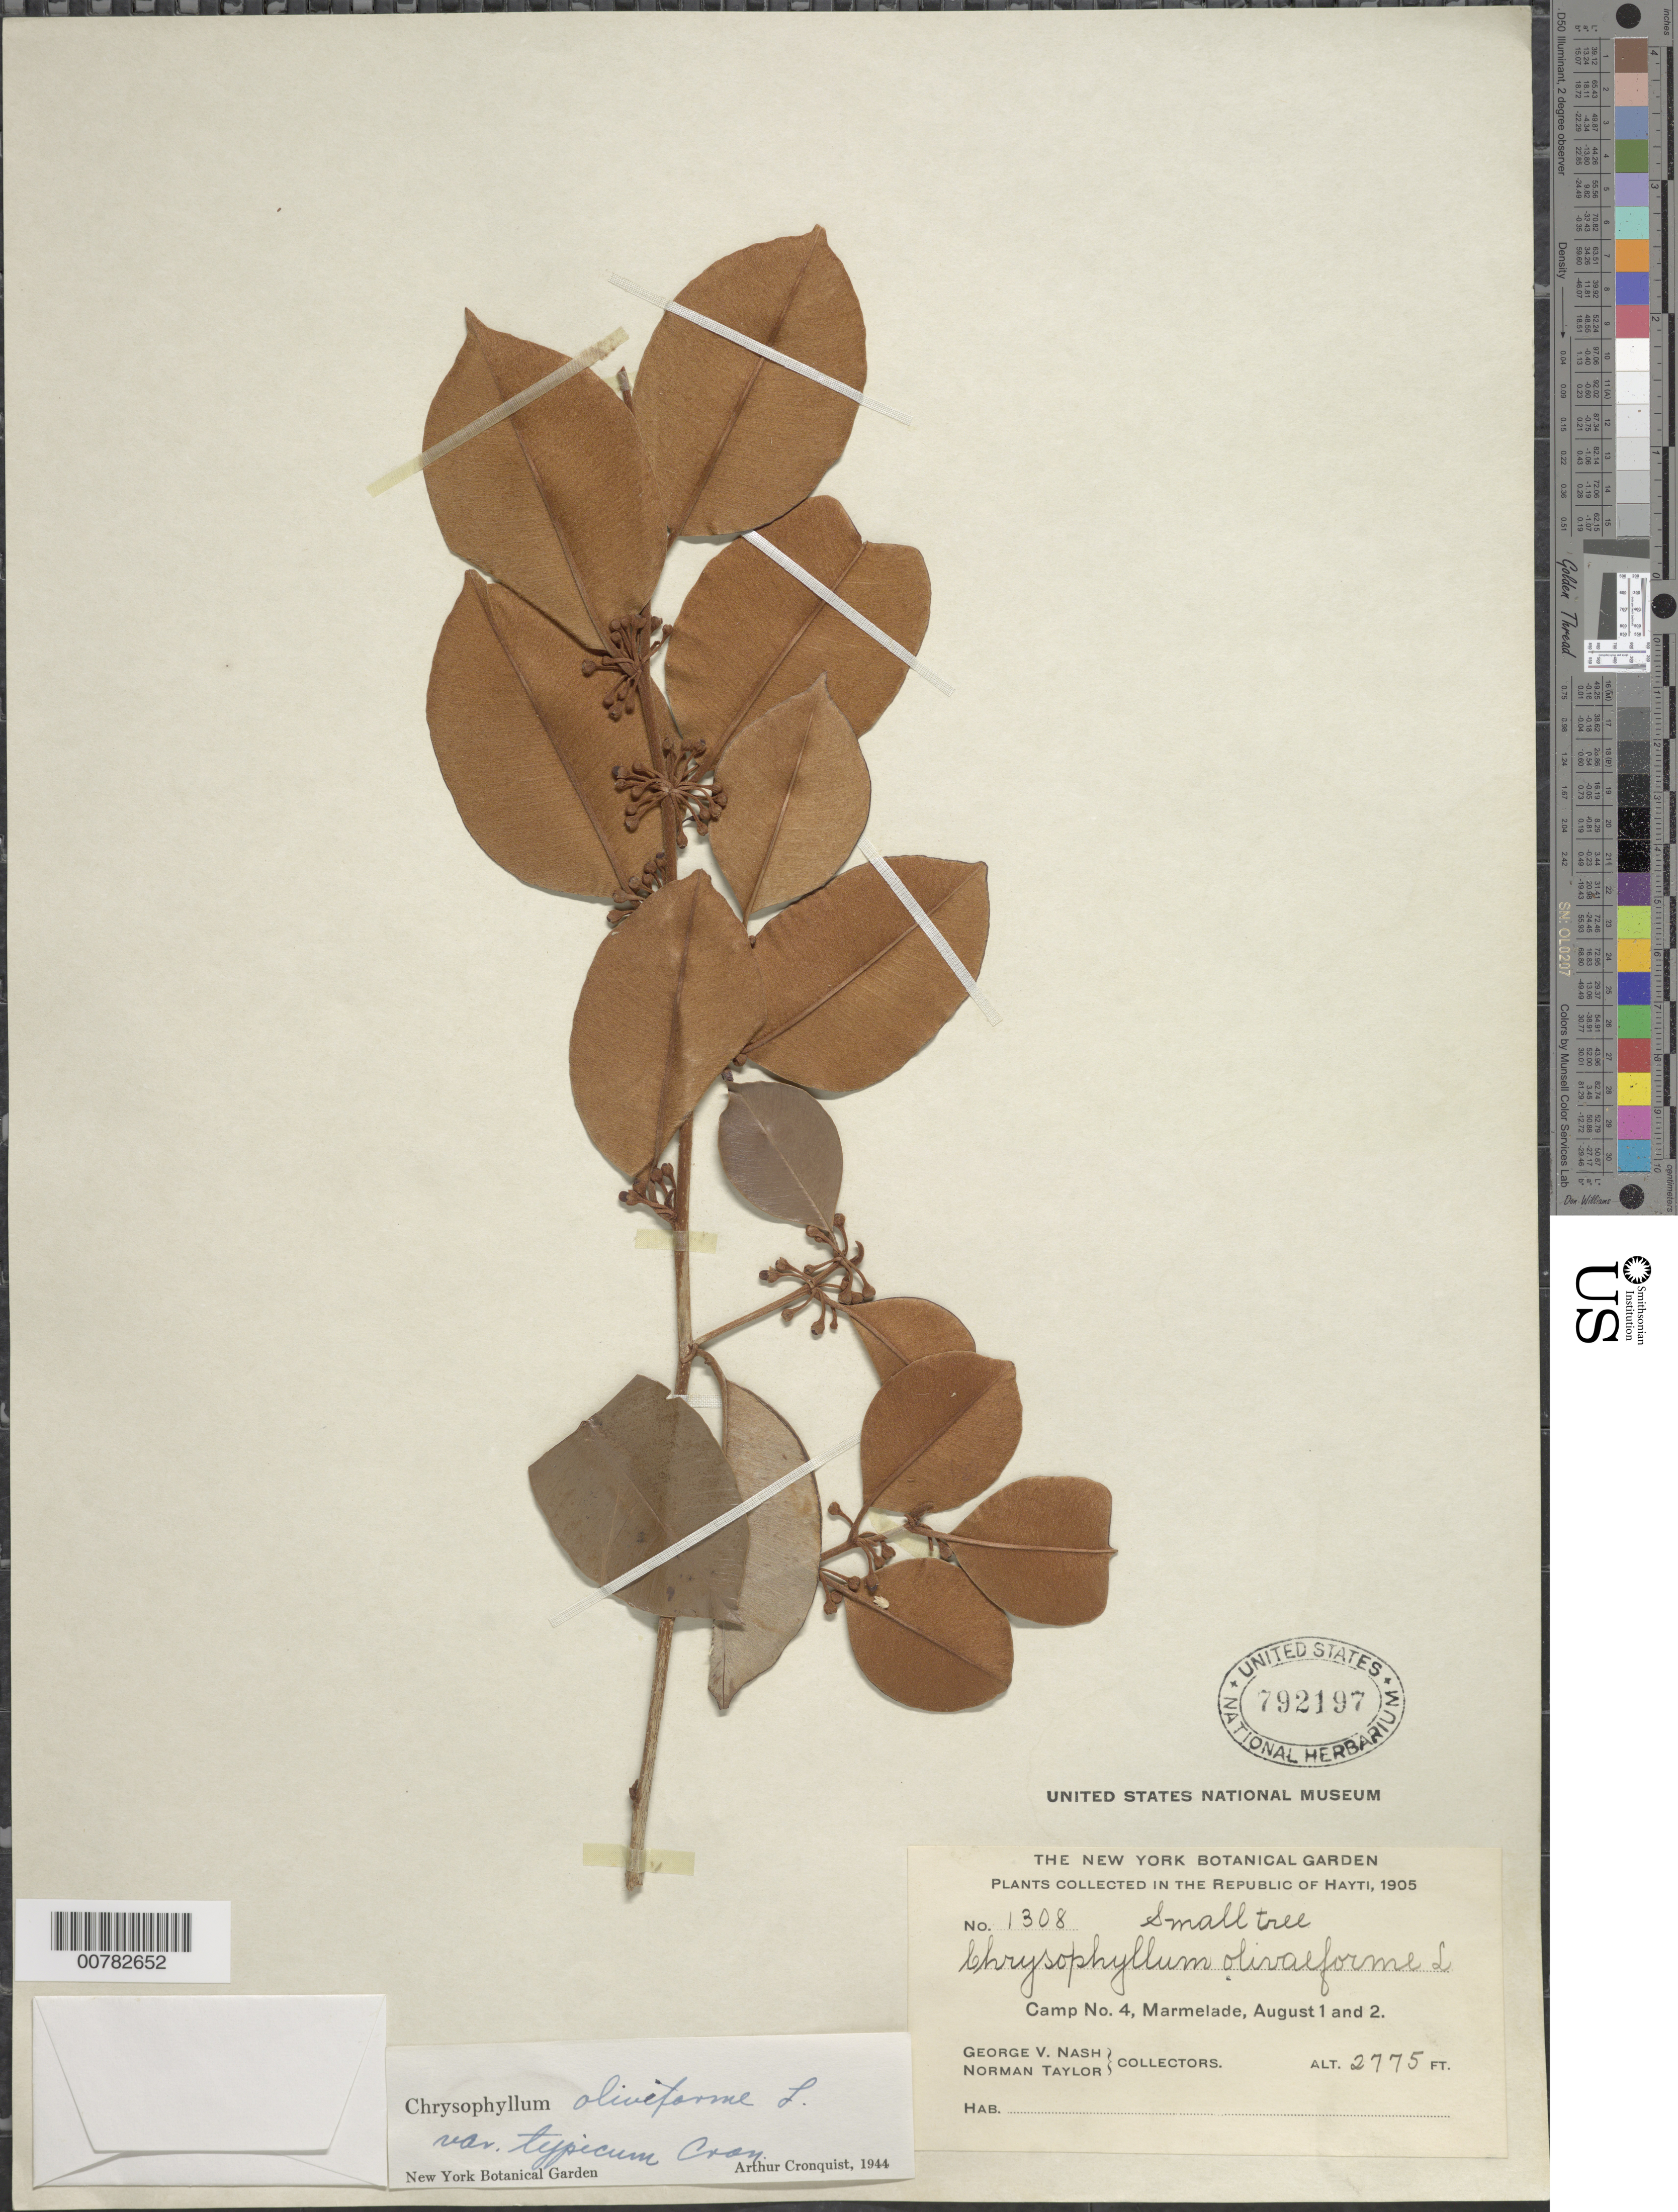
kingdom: Plantae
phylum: Tracheophyta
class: Magnoliopsida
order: Ericales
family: Sapotaceae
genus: Chrysophyllum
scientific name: Chrysophyllum oliviforme subsp. oliviforme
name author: L.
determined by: Cronquist, A. J.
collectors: G. V. Nash & N. Taylor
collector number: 1308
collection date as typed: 01 Aug 1905 to 02 Aug 1905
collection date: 1905-08-01/1905-08-02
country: Haiti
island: Hispaniola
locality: Marmelade, Camp. No.4.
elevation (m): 846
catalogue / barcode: US 792197